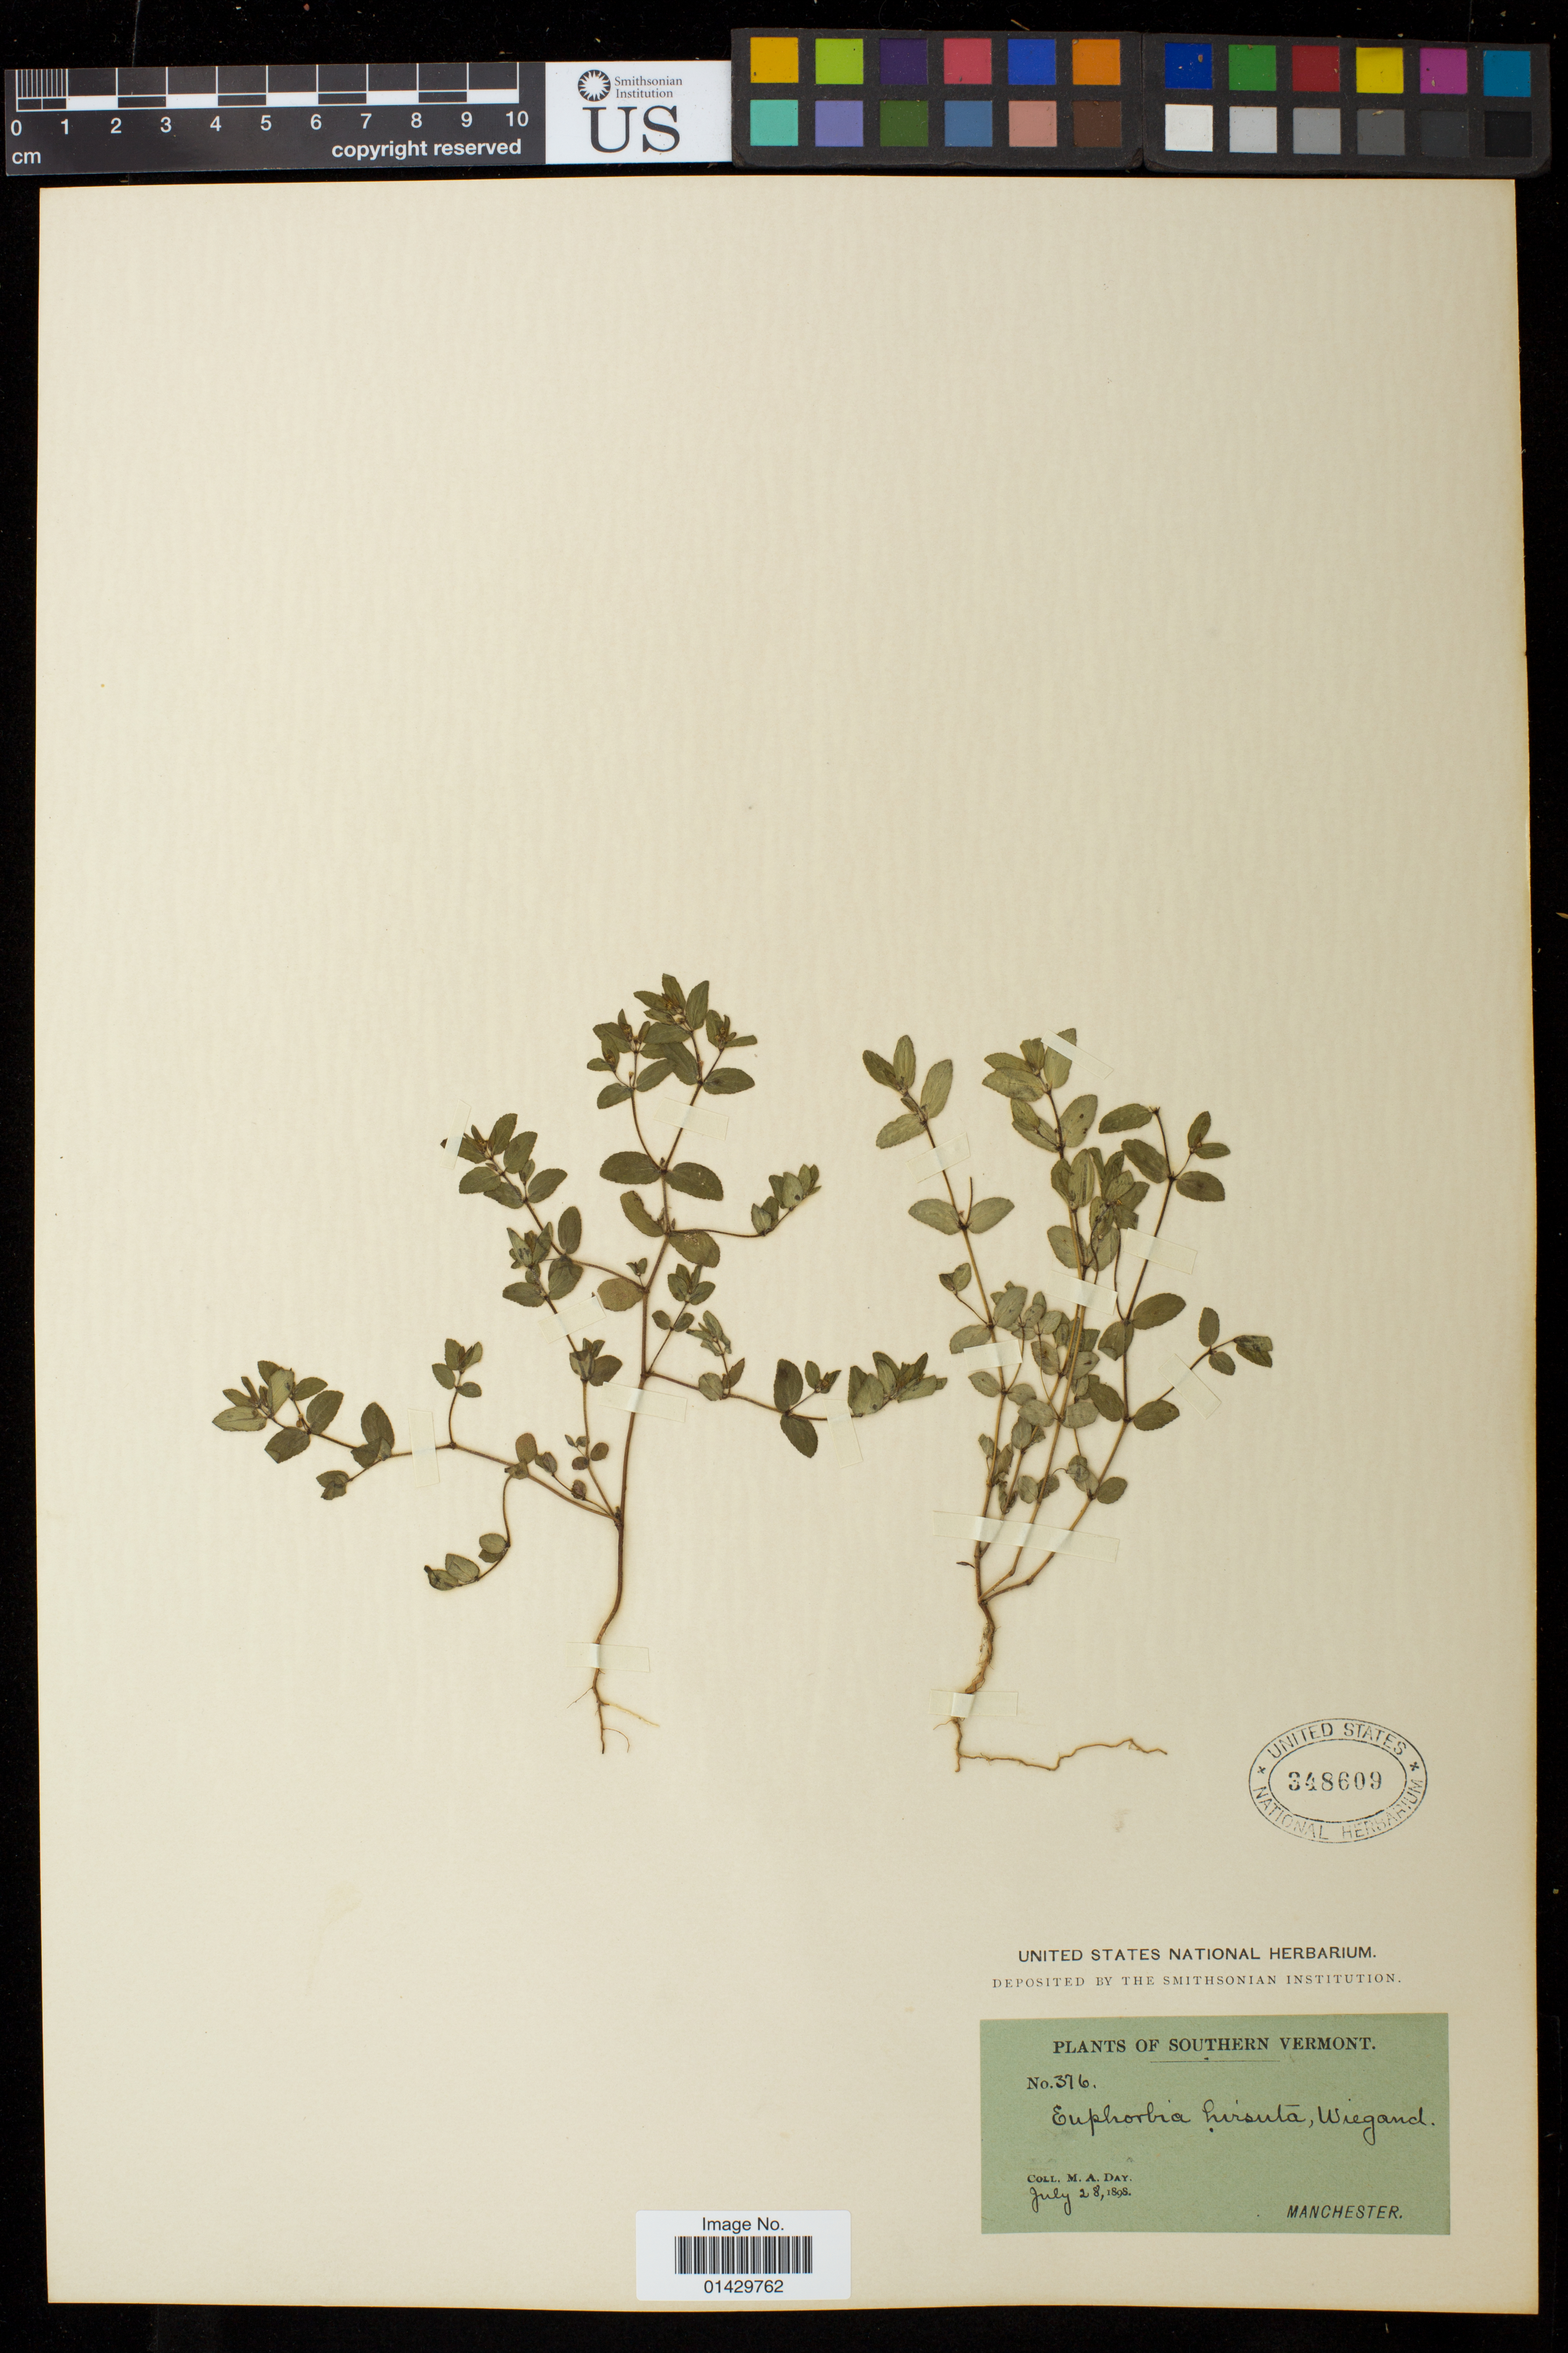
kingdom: Plantae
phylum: Tracheophyta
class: Magnoliopsida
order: Malpighiales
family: Euphorbiaceae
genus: Euphorbia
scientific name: Euphorbia vermiculata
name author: Raf.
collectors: M. Day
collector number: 376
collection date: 1898-07-28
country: United States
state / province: Vermont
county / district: Bennington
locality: Manchester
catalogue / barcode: US 348609